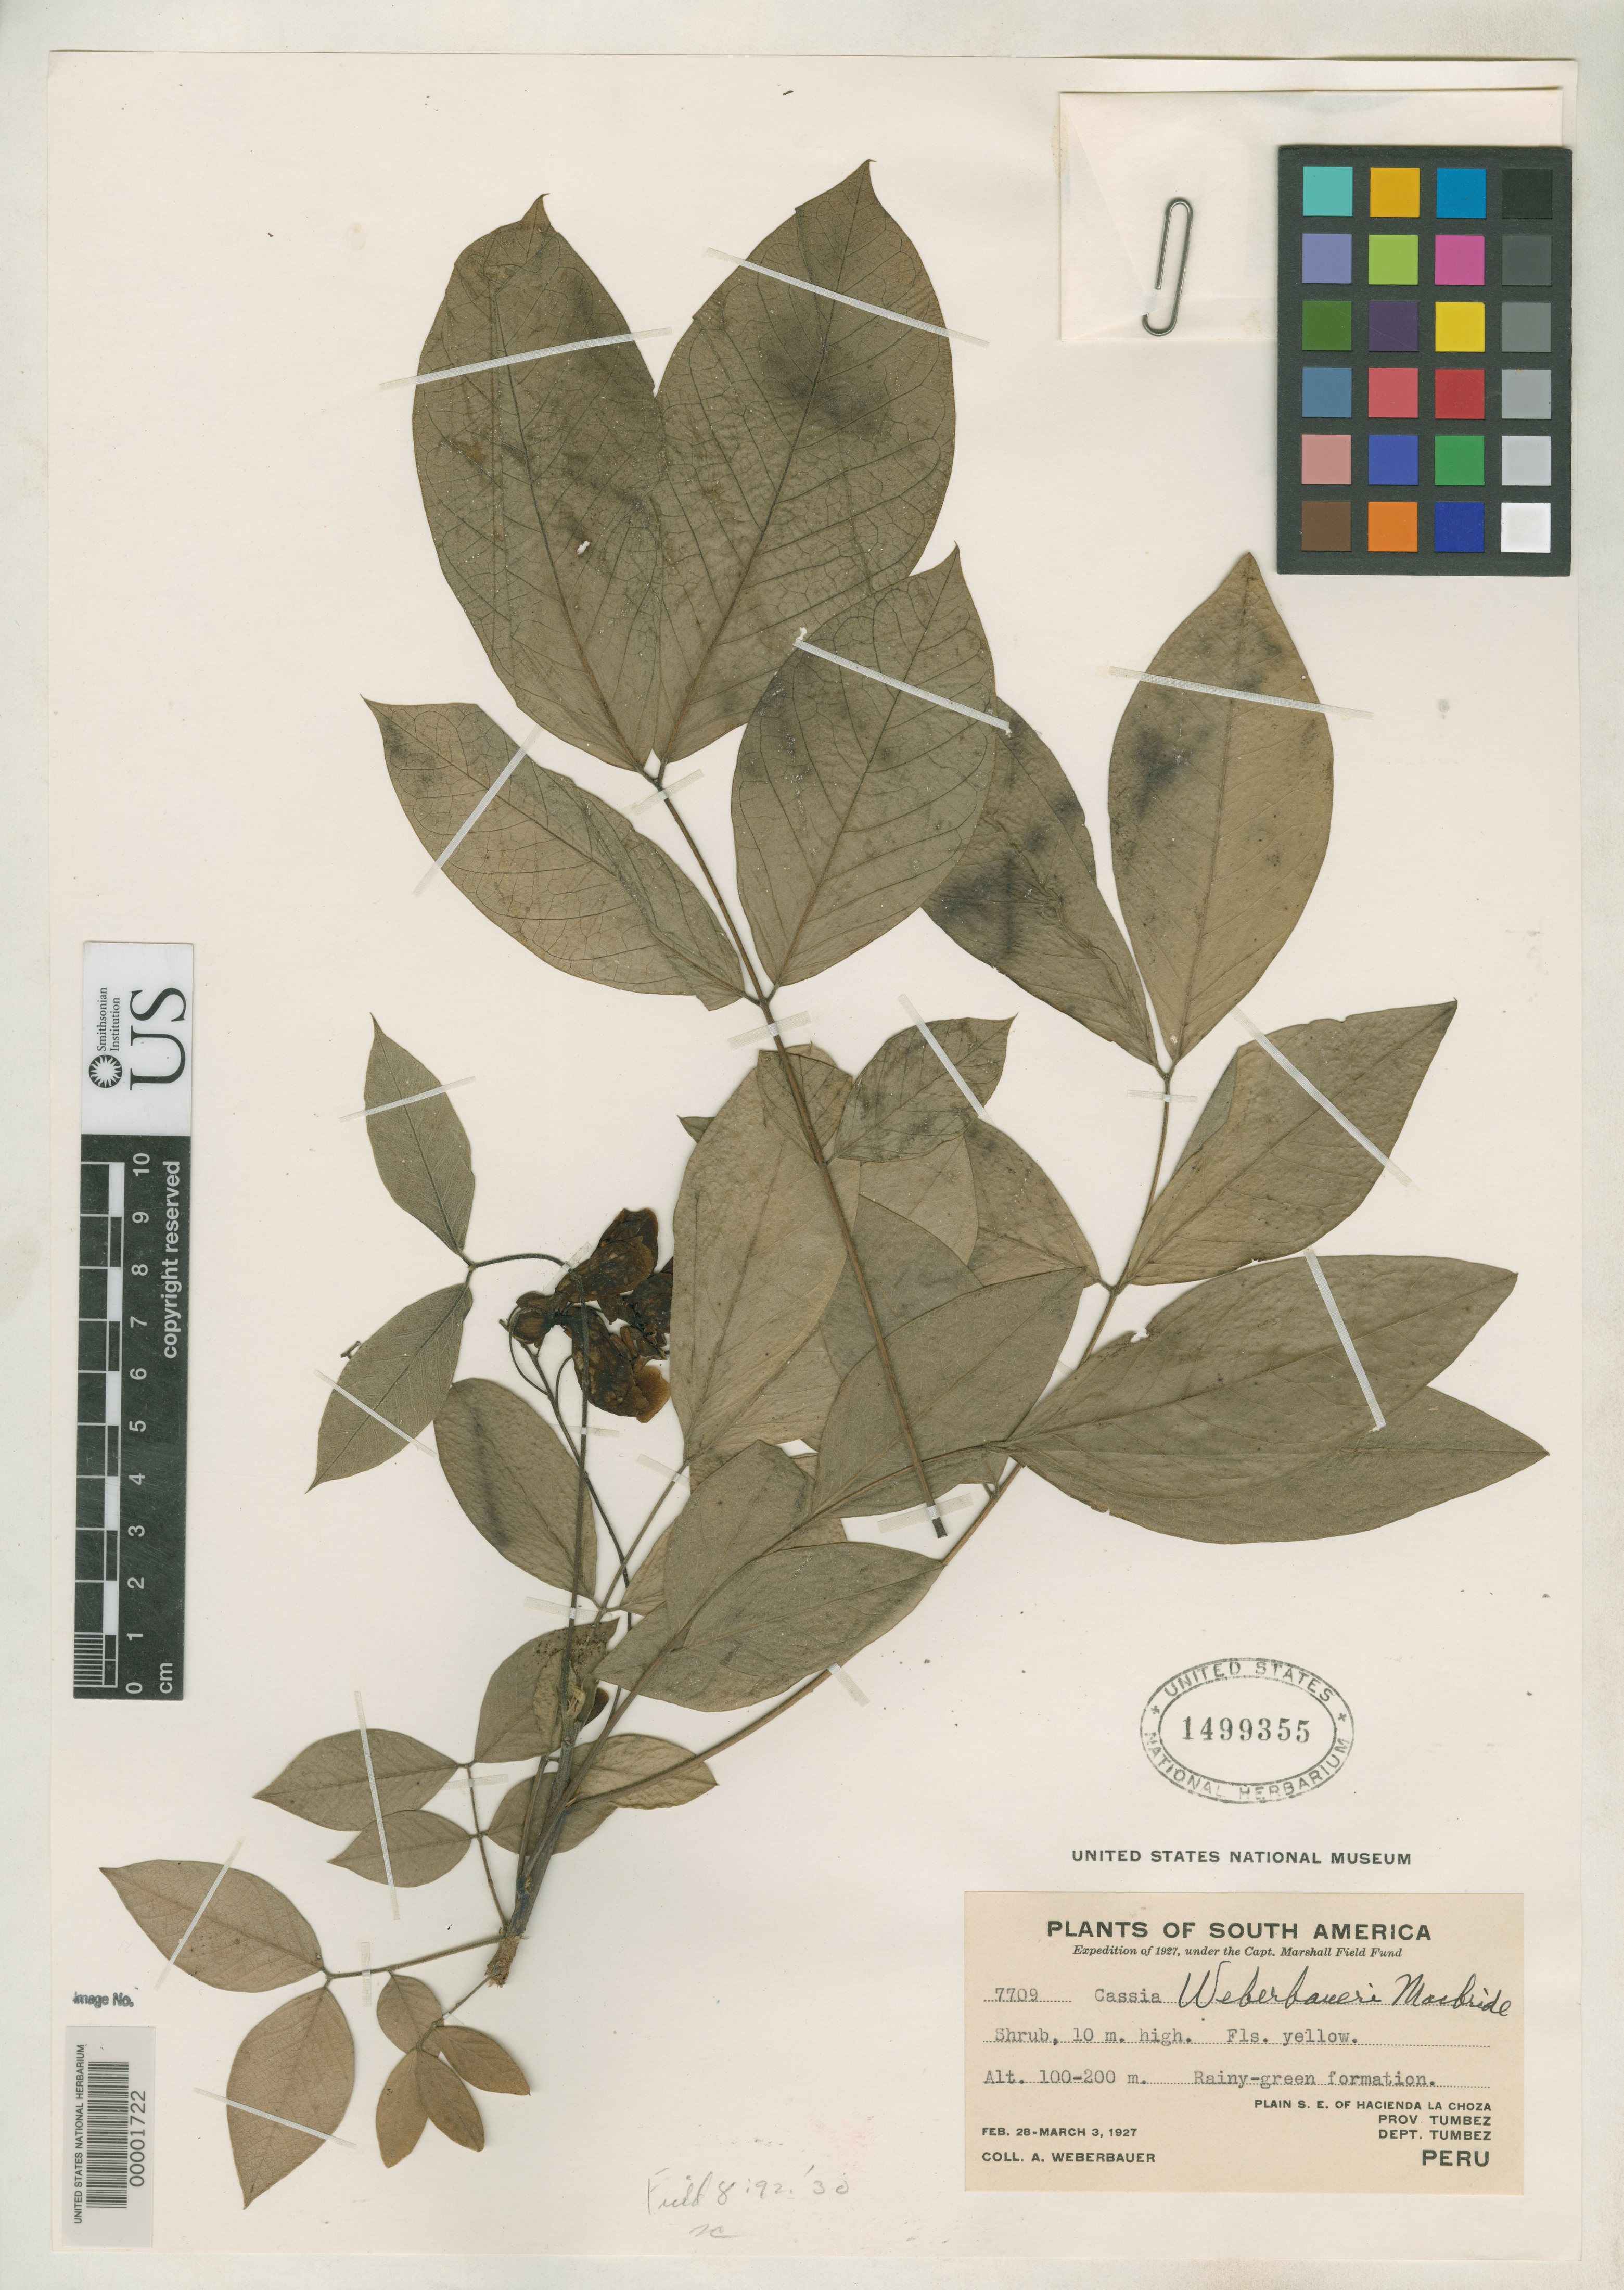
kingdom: Plantae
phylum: Tracheophyta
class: Magnoliopsida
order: Fabales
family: Fabaceae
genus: Cassia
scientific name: Cassia weberbaueri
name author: J.F. Macbr.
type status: Isotype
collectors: A. Weberbauer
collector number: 7709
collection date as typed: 28 Feb 1927 to 03 Mar 1927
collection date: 1927-02-28/1927-03-03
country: Peru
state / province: Tumbes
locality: SE of Hacienda La Choza.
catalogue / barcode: US 1499355